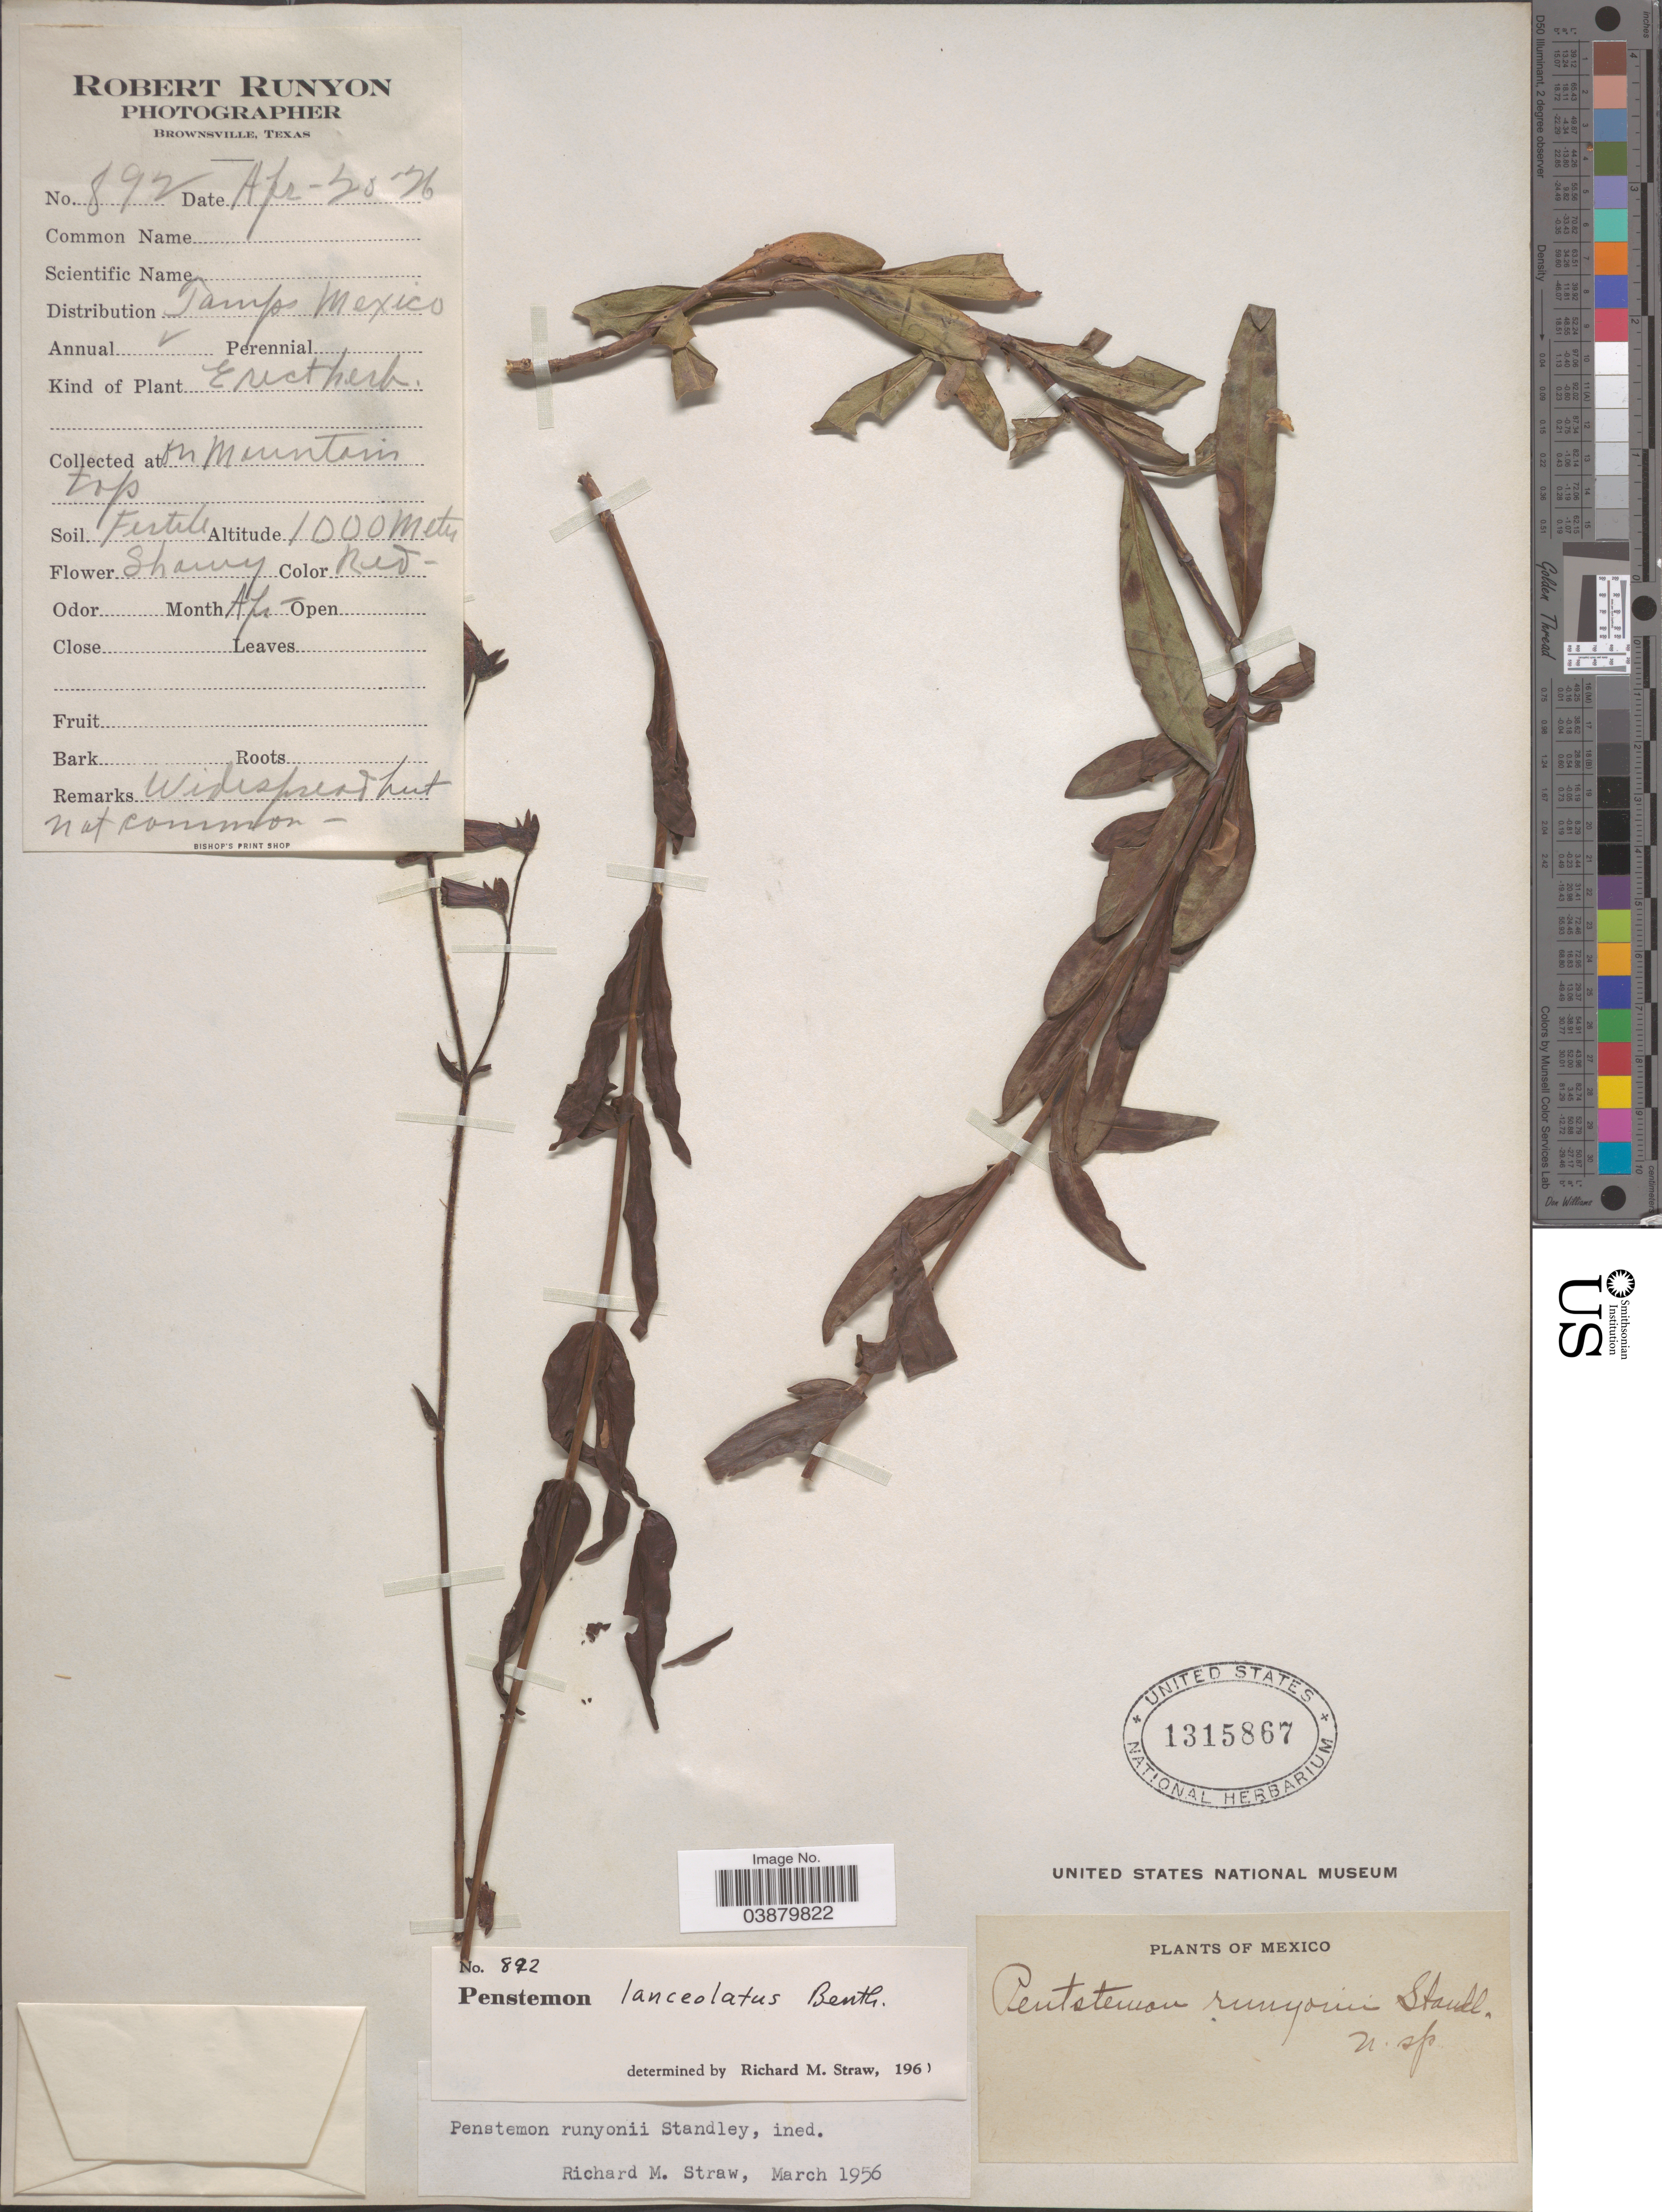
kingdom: Plantae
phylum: Tracheophyta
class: Magnoliopsida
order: Lamiales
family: Plantaginaceae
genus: Penstemon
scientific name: Penstemon lanceolatus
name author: Benth.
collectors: R. Runyon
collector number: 892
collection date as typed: Transcribed d/m/y: 20/4/76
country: Mexico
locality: Tamp. On mountain top.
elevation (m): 1000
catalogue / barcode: US 1315867